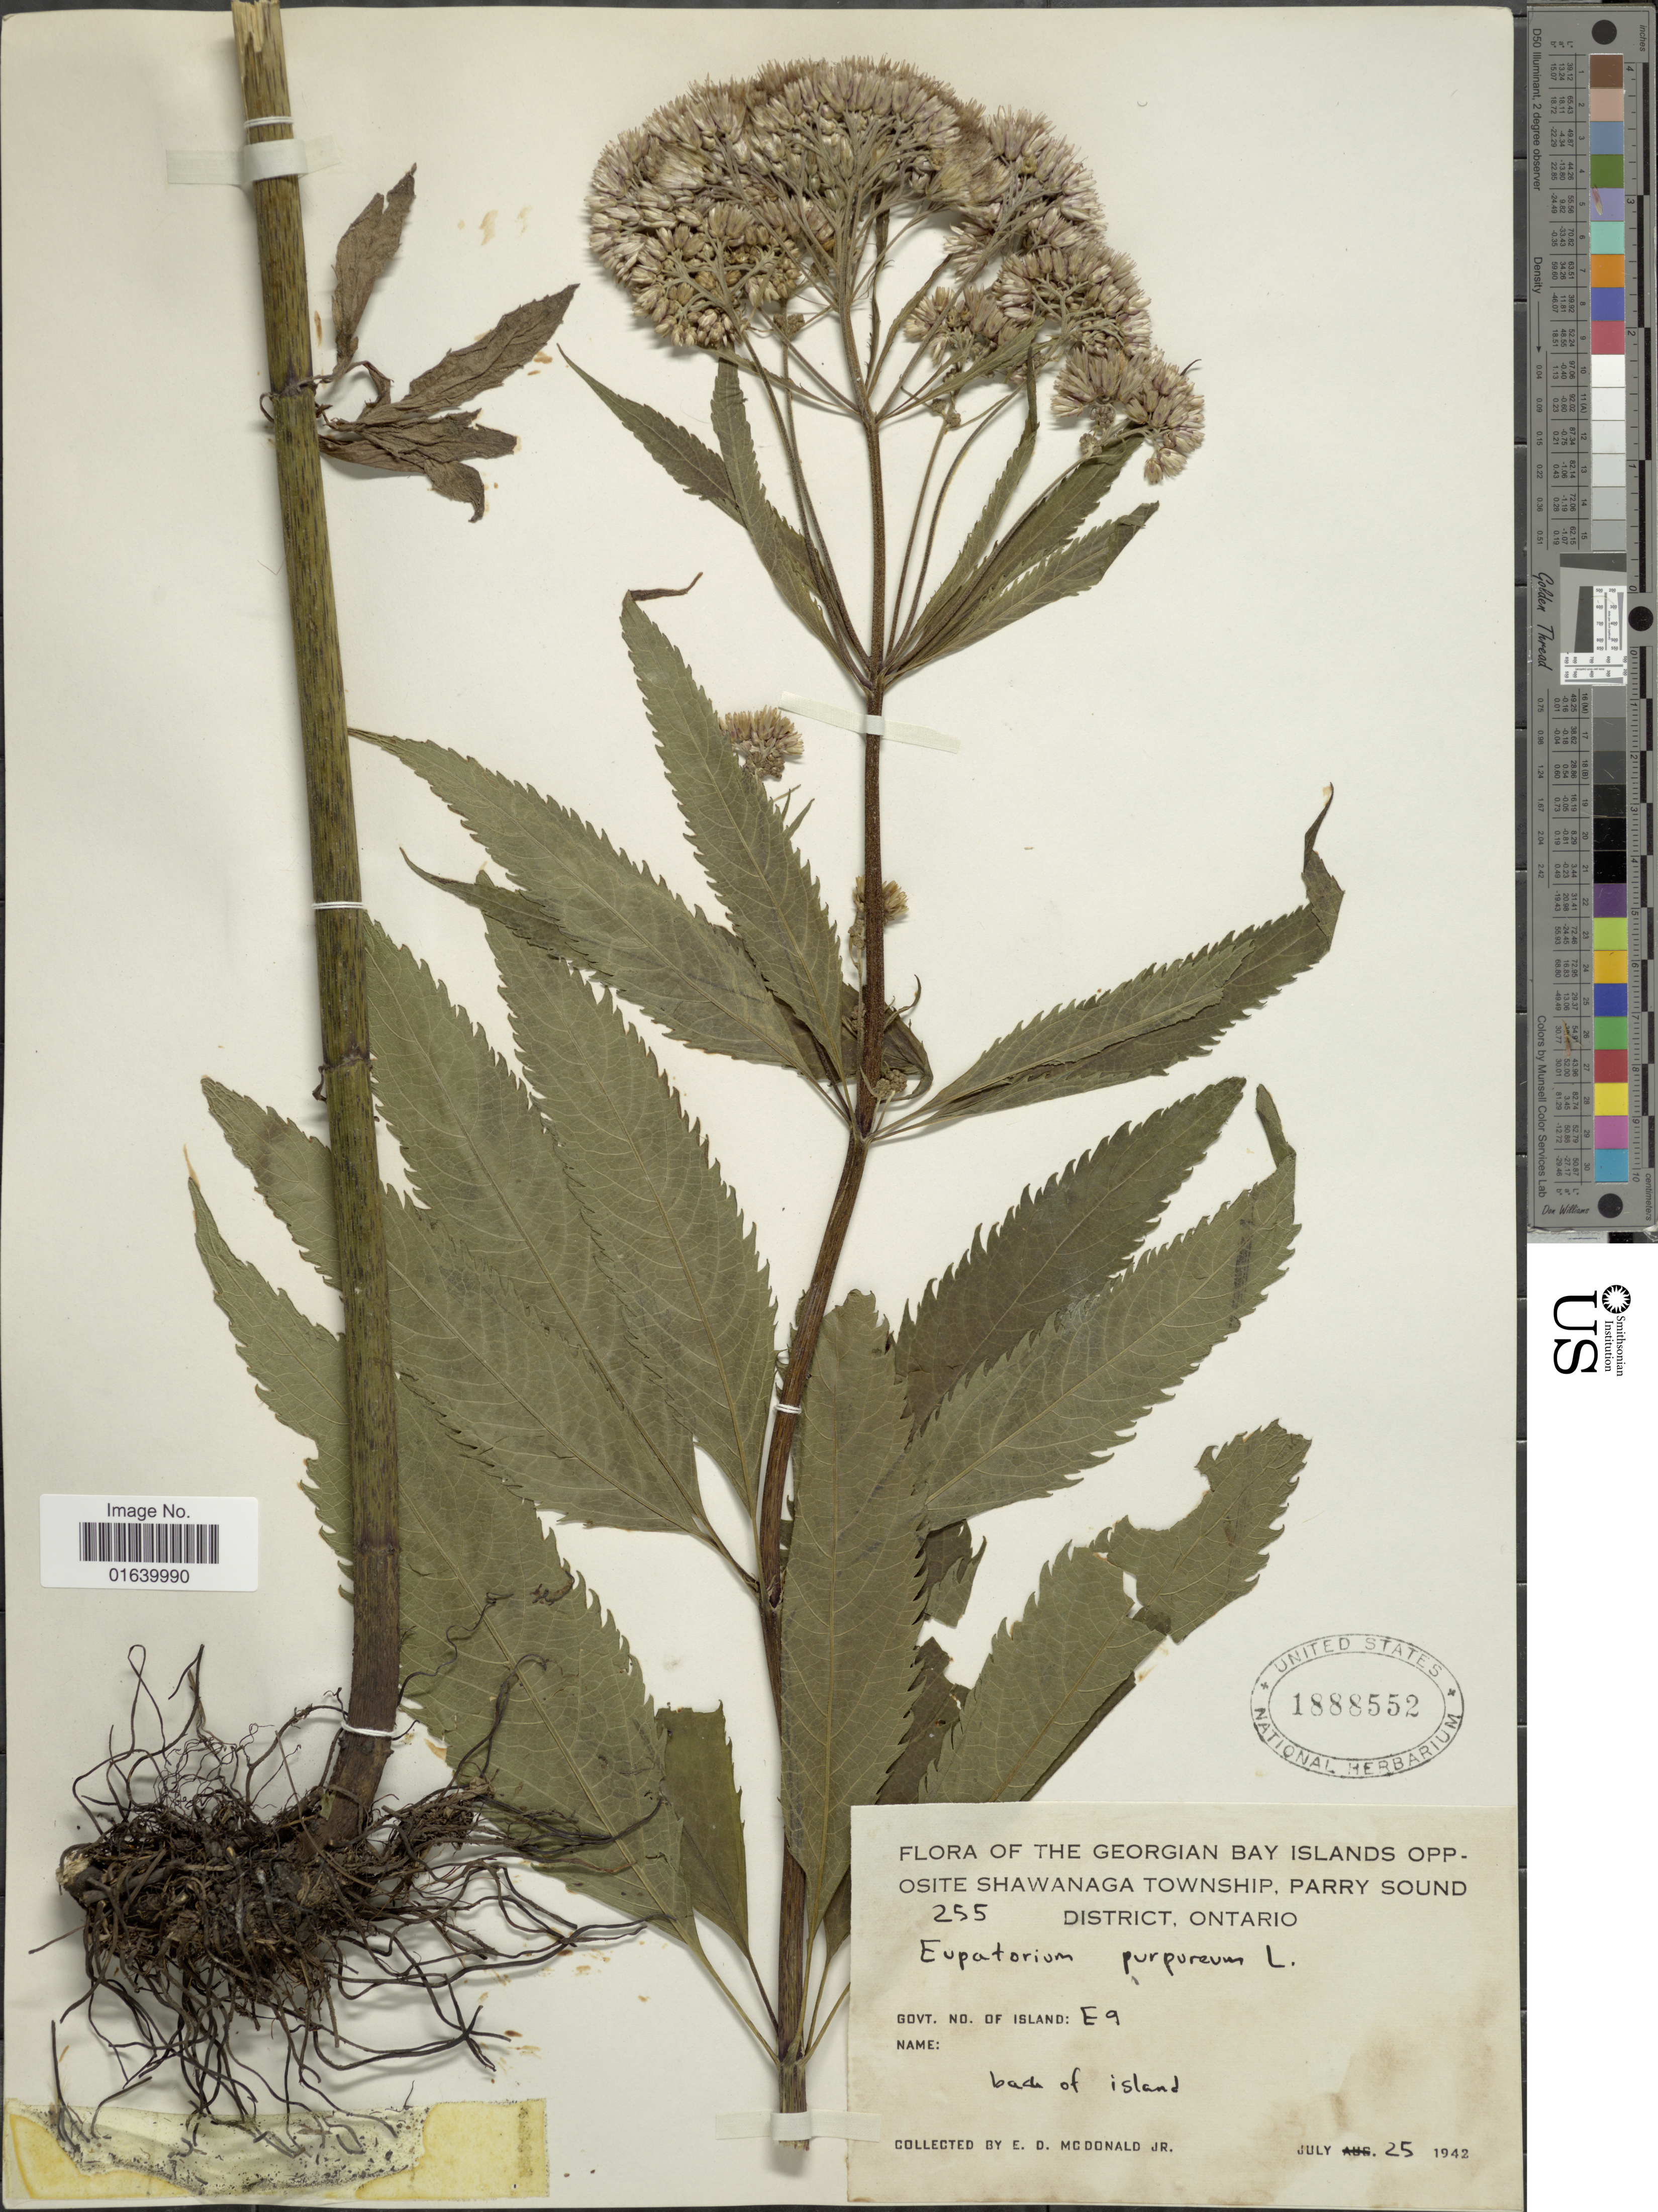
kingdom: Plantae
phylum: Tracheophyta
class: Magnoliopsida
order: Asterales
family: Asteraceae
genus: Eupatorium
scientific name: Eupatorium purpureum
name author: (L.) E.E. Lamont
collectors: E. D. McDonald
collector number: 255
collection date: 1942-07-25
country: Canada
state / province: Ontario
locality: The Georgian Bay Islands opposite Shawanaga township, Parry sound District, Ontario., E9, back of island.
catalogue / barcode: US 1888552